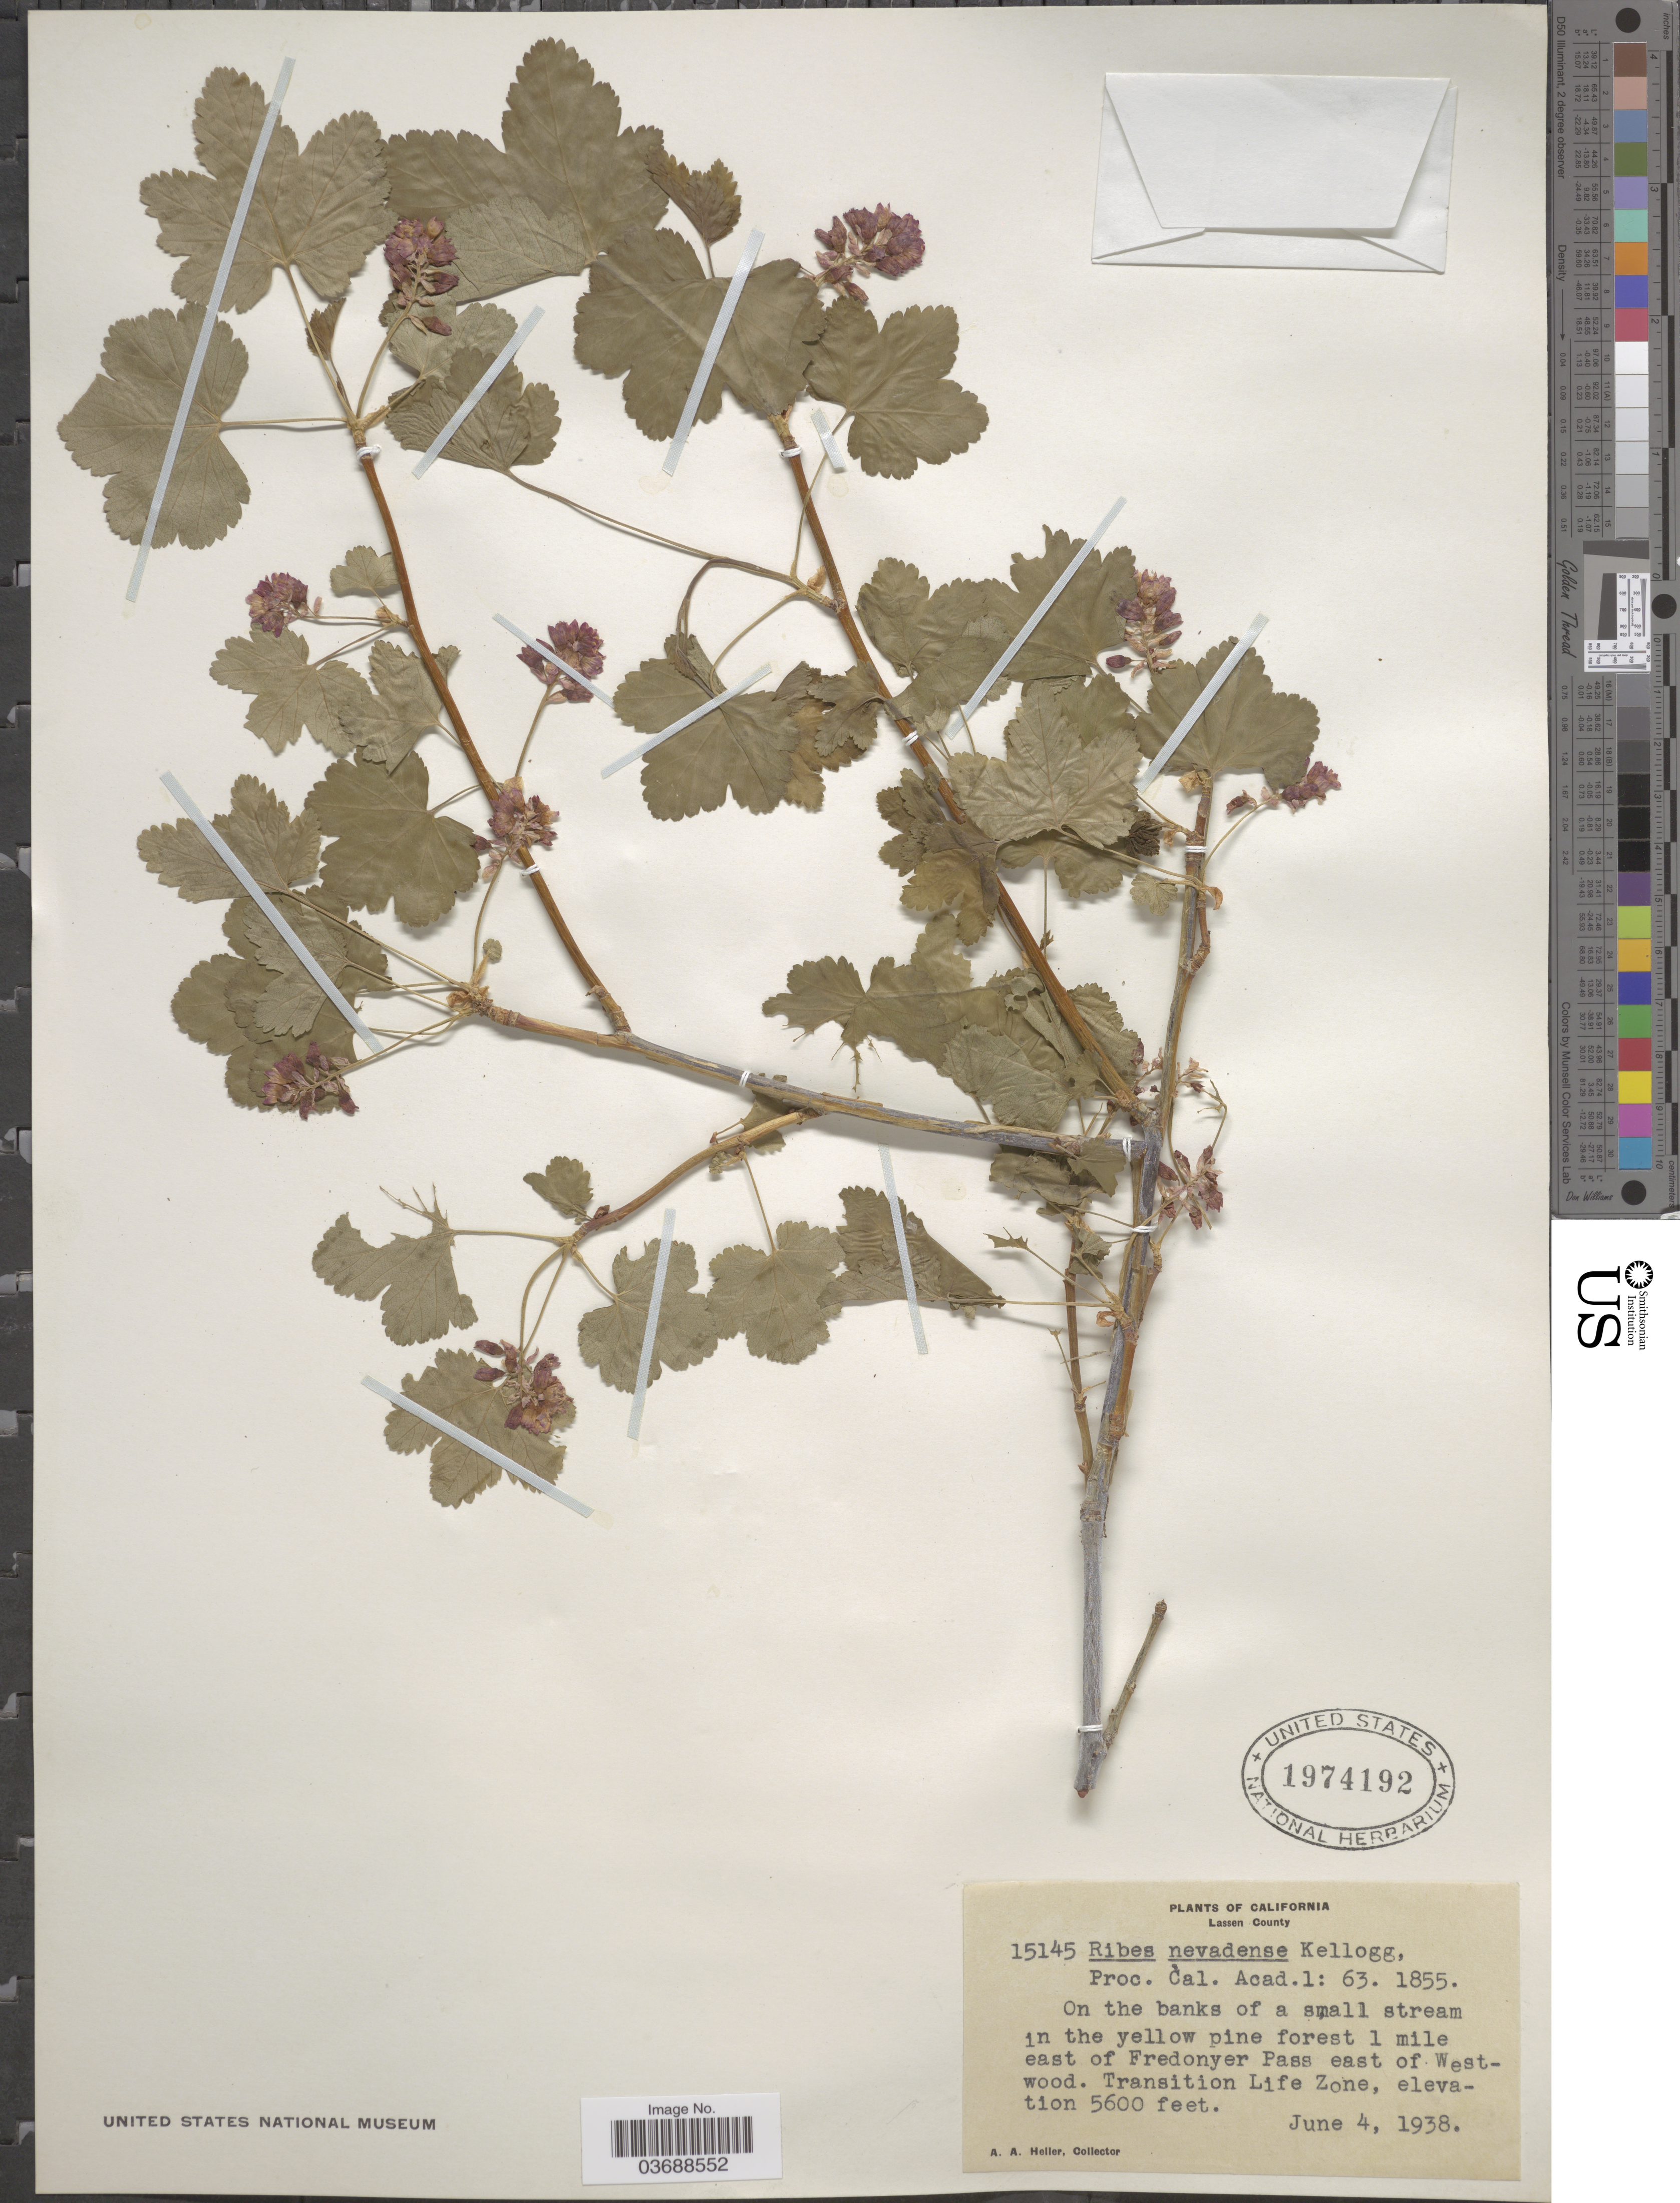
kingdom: Plantae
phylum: Tracheophyta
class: Magnoliopsida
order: Saxifragales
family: Grossulariaceae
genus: Ribes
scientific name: Ribes nevadense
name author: Kellogg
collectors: A. A. Heller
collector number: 15145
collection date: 1938-06-04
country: United States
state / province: California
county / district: Lassen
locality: Lassen County. On the banks of a small stream in the yellow pine forest 1 mile east of Fredonyer Pass east of Westwood. Transition Life Zone.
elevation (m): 1707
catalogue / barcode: US 1974192